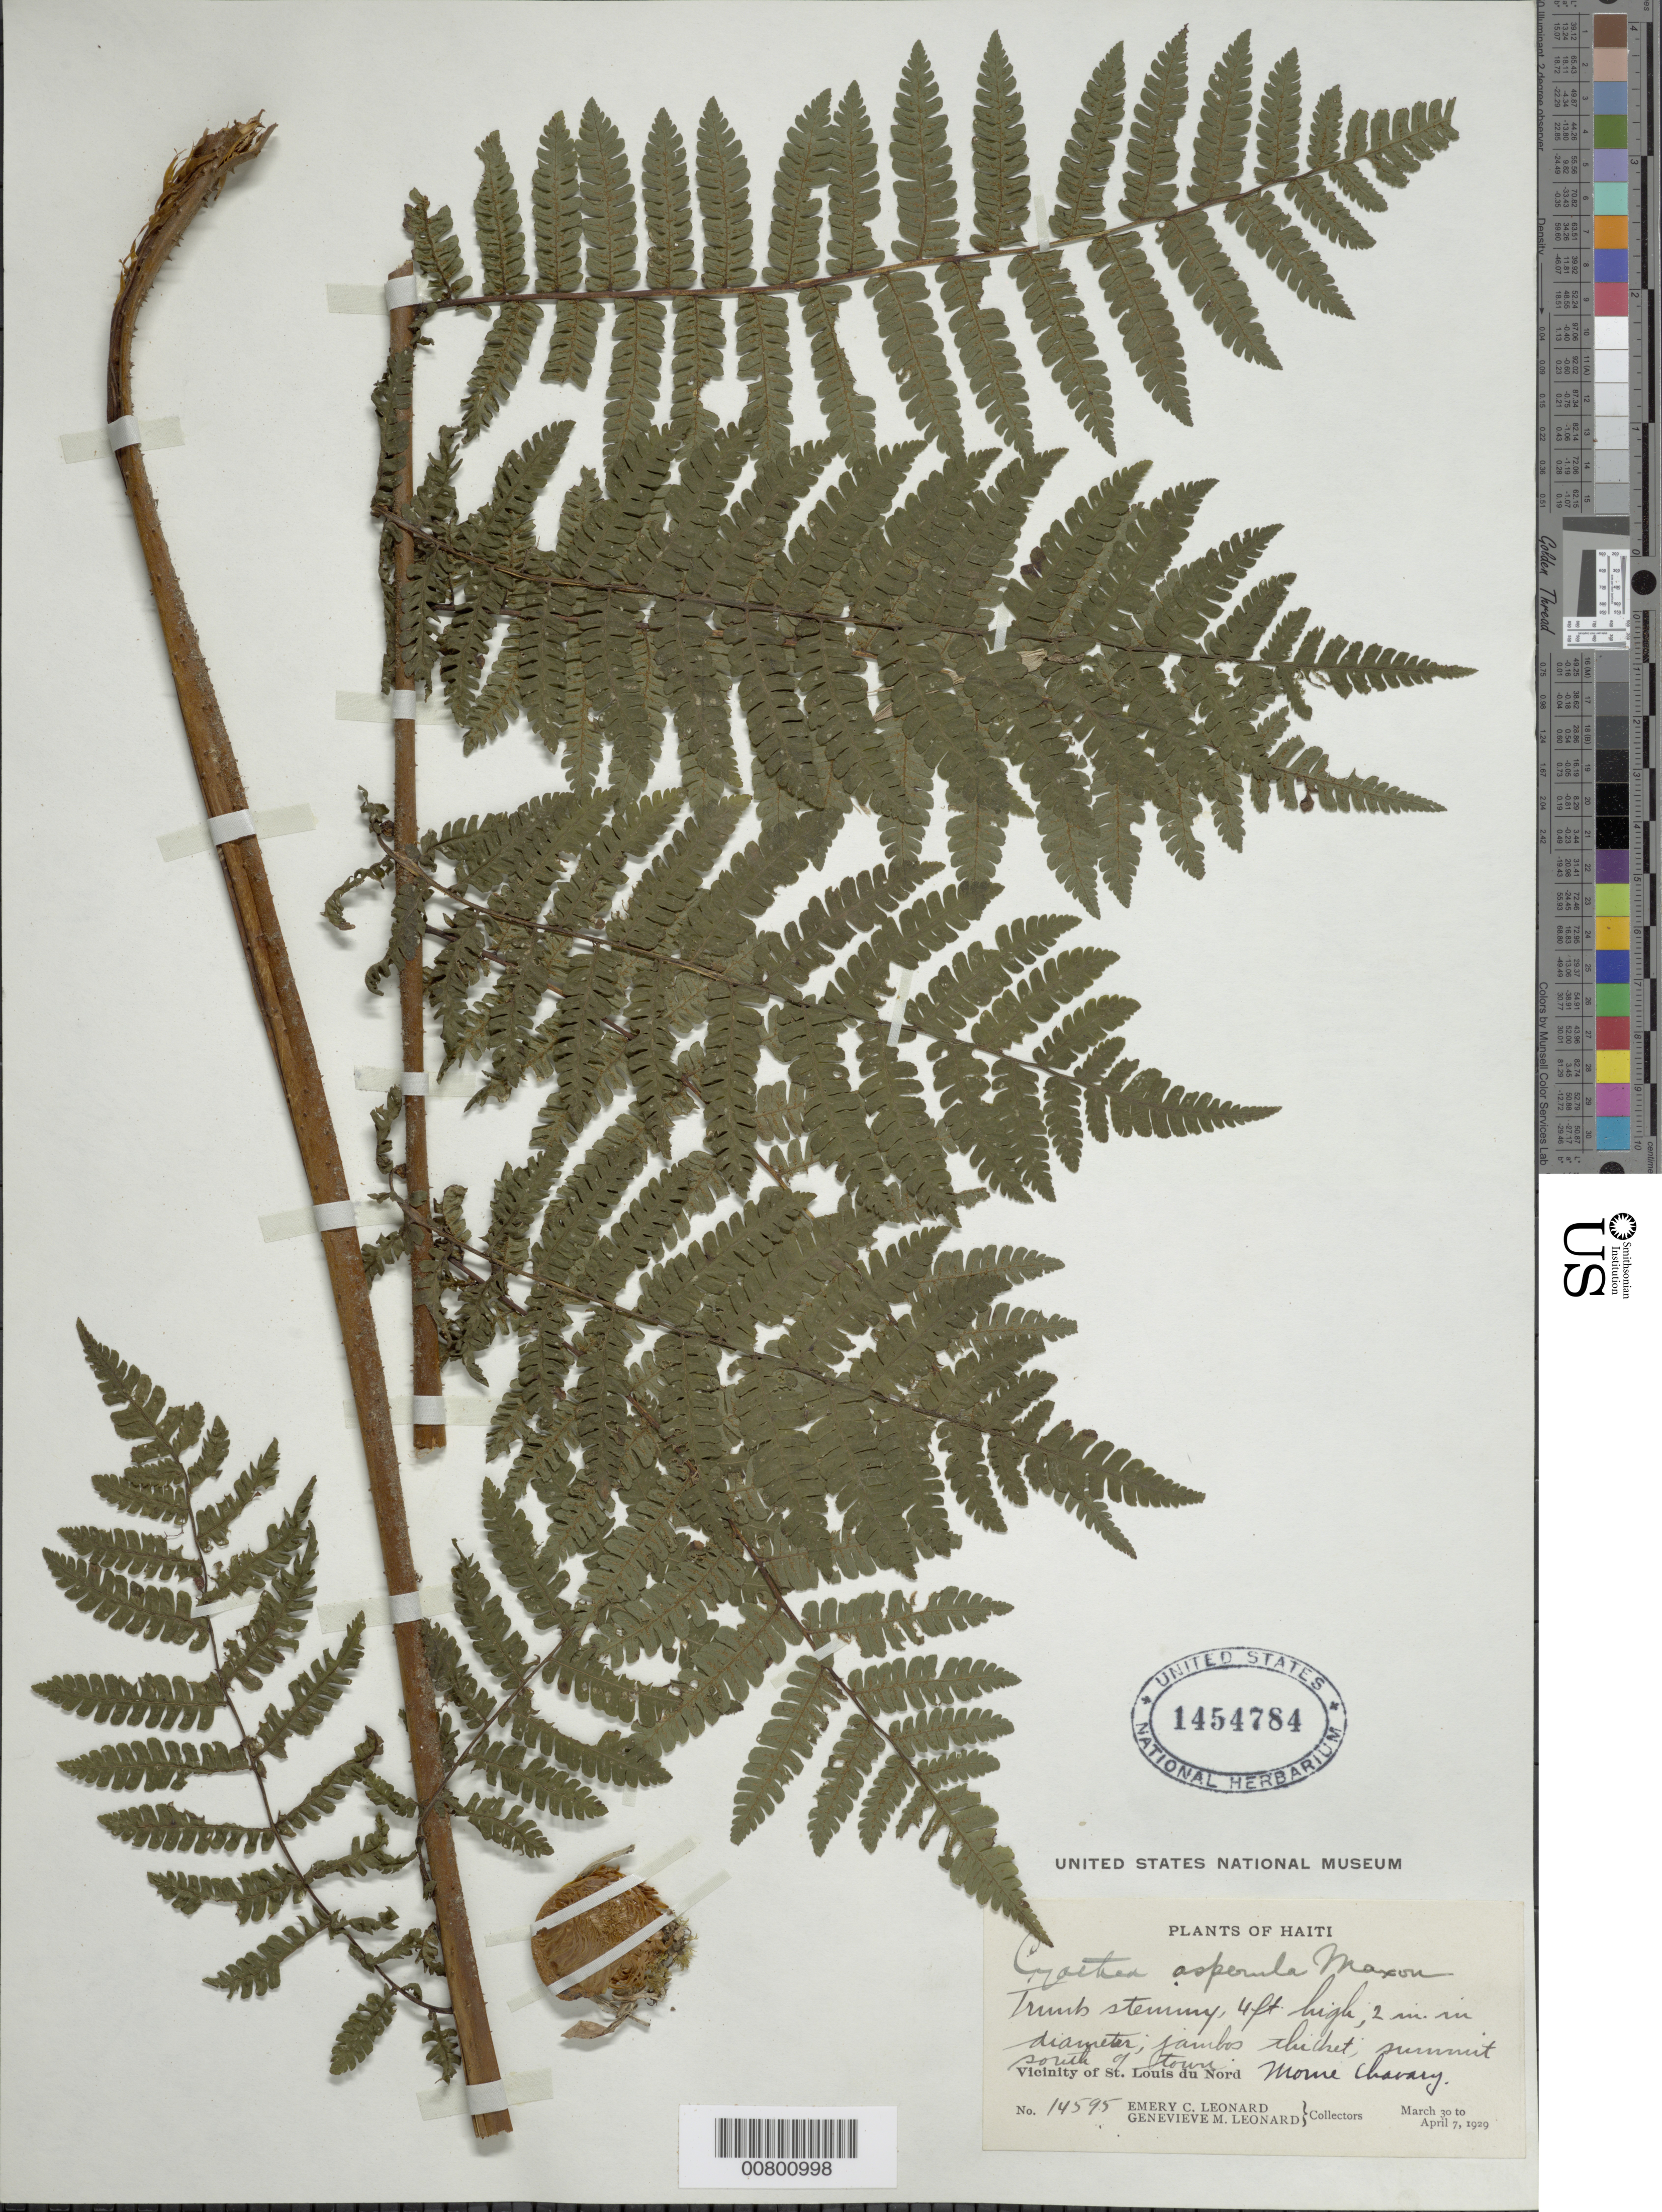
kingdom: Plantae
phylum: Tracheophyta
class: Polypodiopsida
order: Cyatheales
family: Cyatheaceae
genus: Cyathea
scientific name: Cyathea furfuracea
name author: Christ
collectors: E. C. Leonard & G. M. Leonard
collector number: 14595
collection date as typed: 30 Mar 1929 to 07 Apr 1929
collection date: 1929-03-30/1929-04-07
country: Haiti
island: Hispaniola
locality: St.Louis du Nord vicinity, Morne Chavary, summit S of town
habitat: Jambos thicket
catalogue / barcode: US 1454784